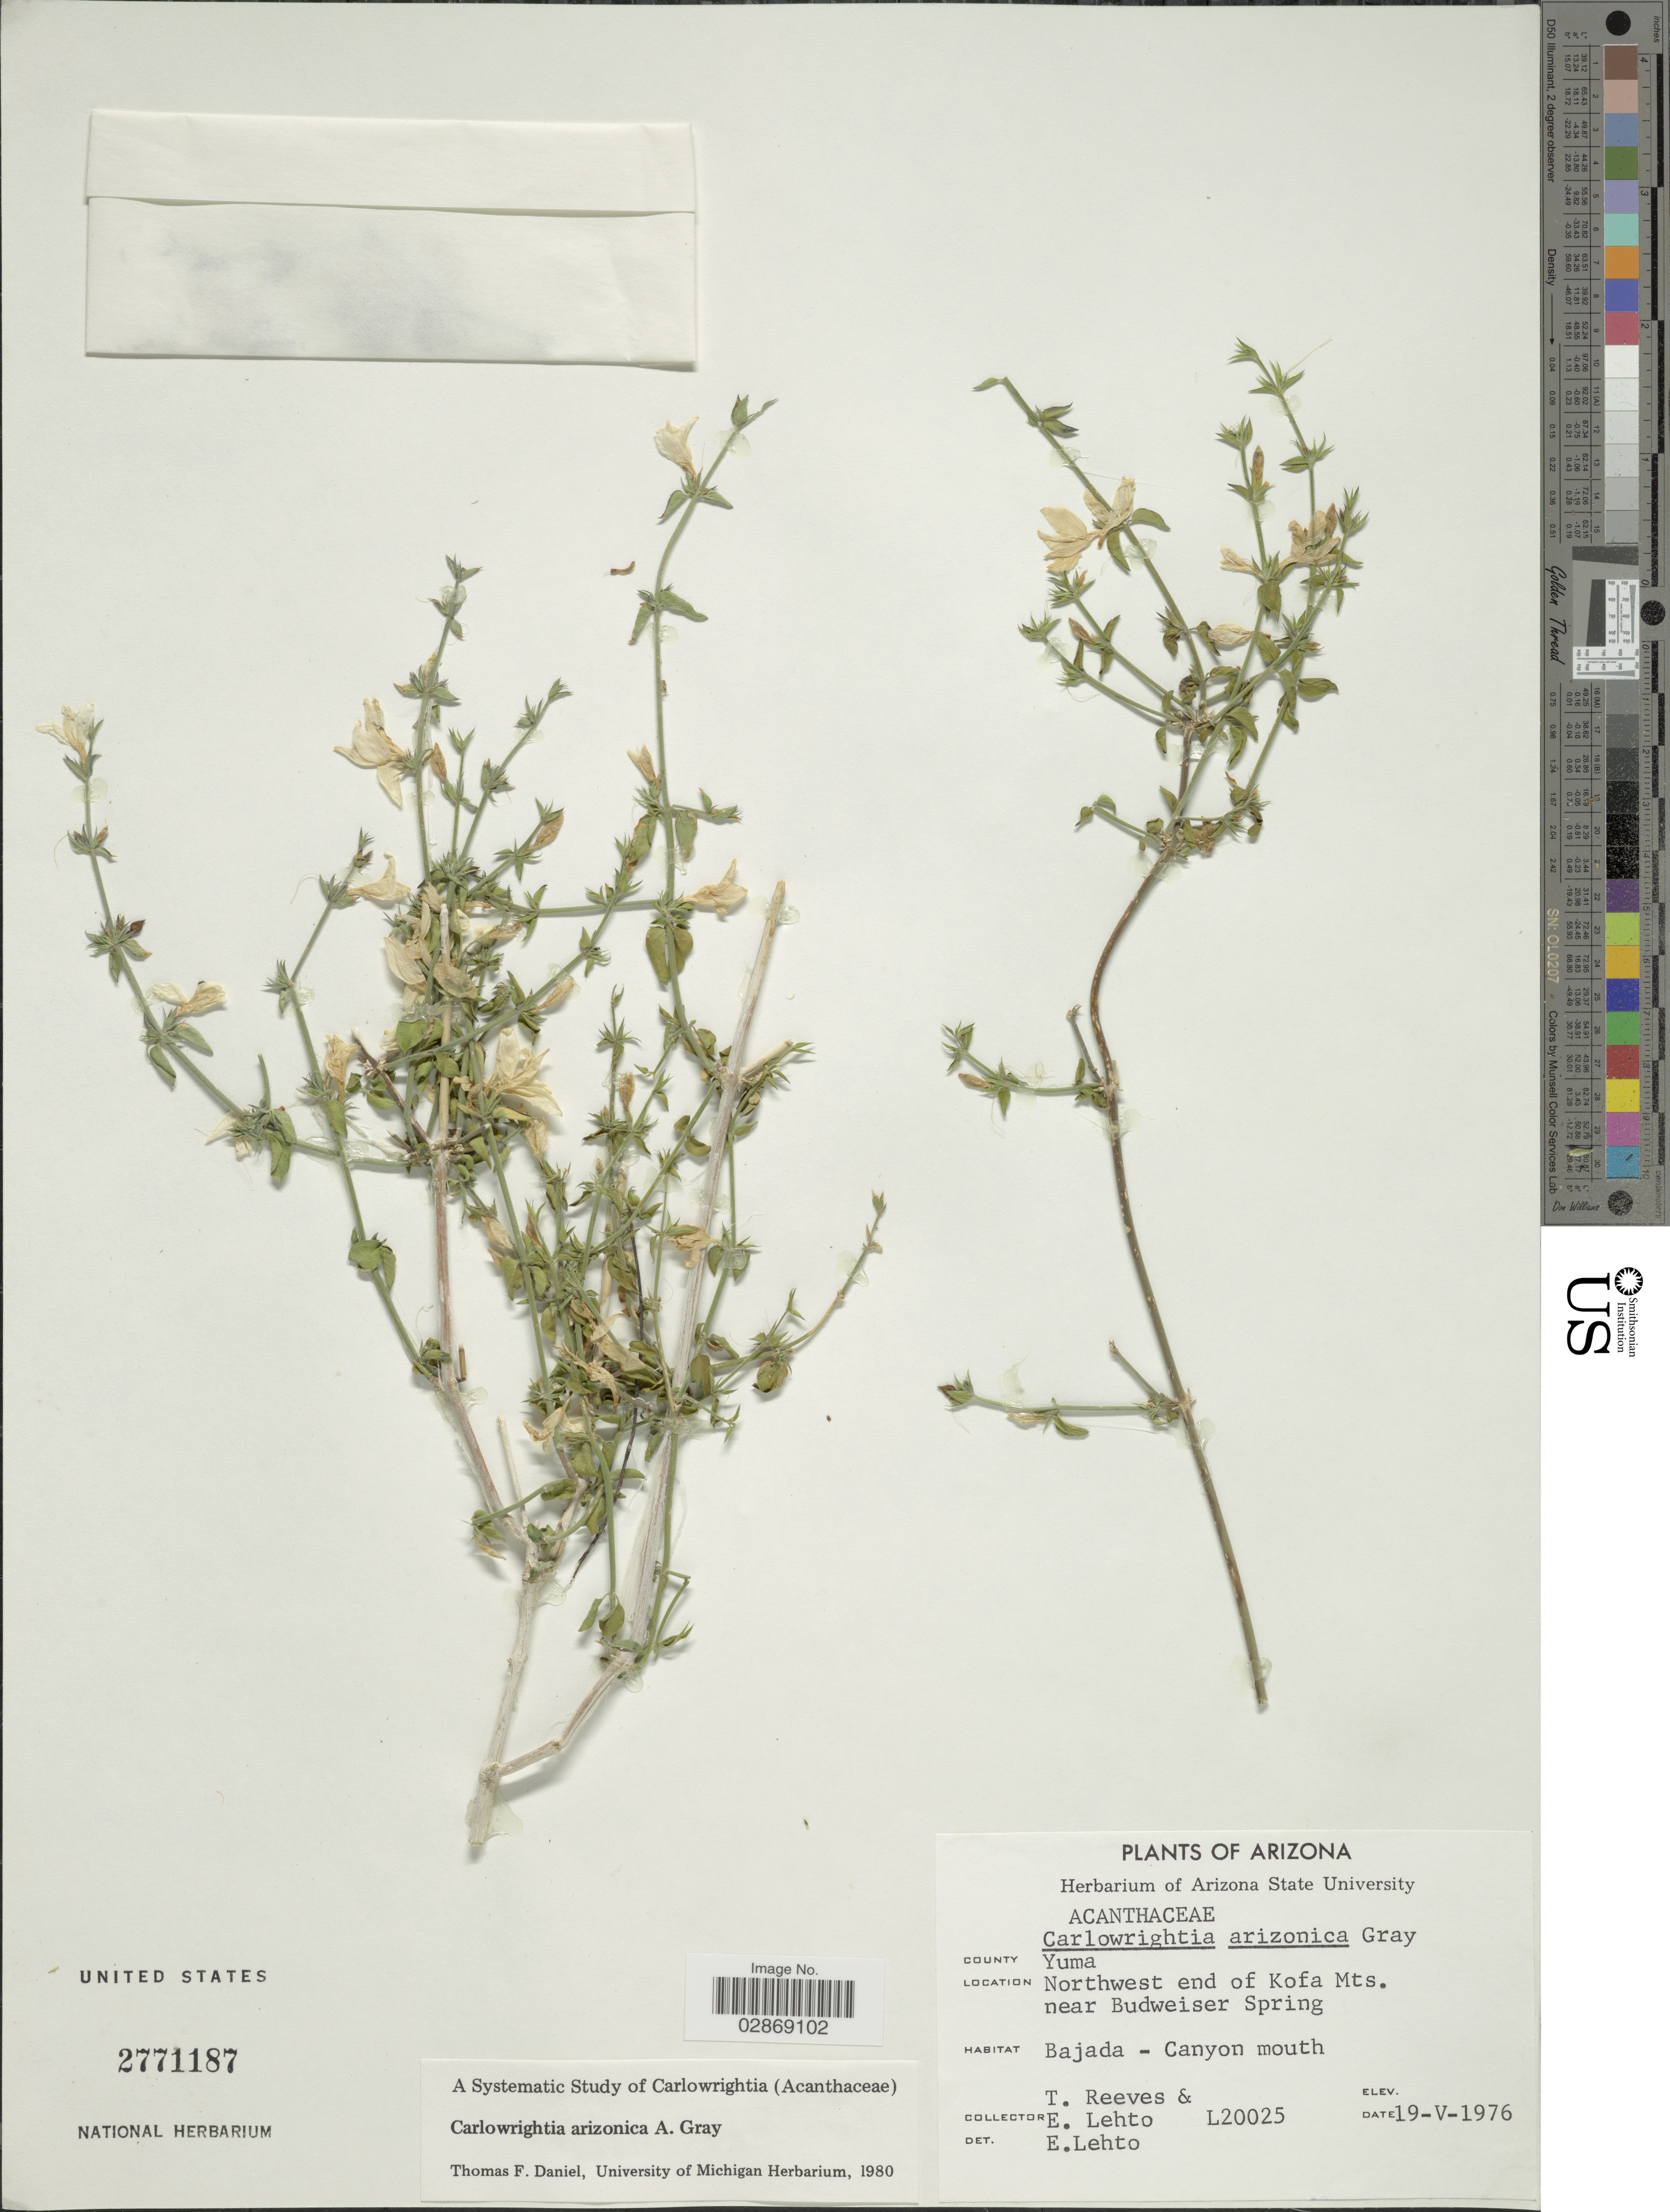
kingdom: Plantae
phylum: Tracheophyta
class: Magnoliopsida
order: Lamiales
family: Acanthaceae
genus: Carlowrightia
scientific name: Carlowrightia arizonica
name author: A. Gray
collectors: T. Reeves & E. Lehto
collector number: L20025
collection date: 1976-05-19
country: United States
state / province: Arizona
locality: County Yuma. Northwest end of Kofa Mts. near Budweiser Spring. Bajada - Canyon mouth.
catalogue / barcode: US 2771187